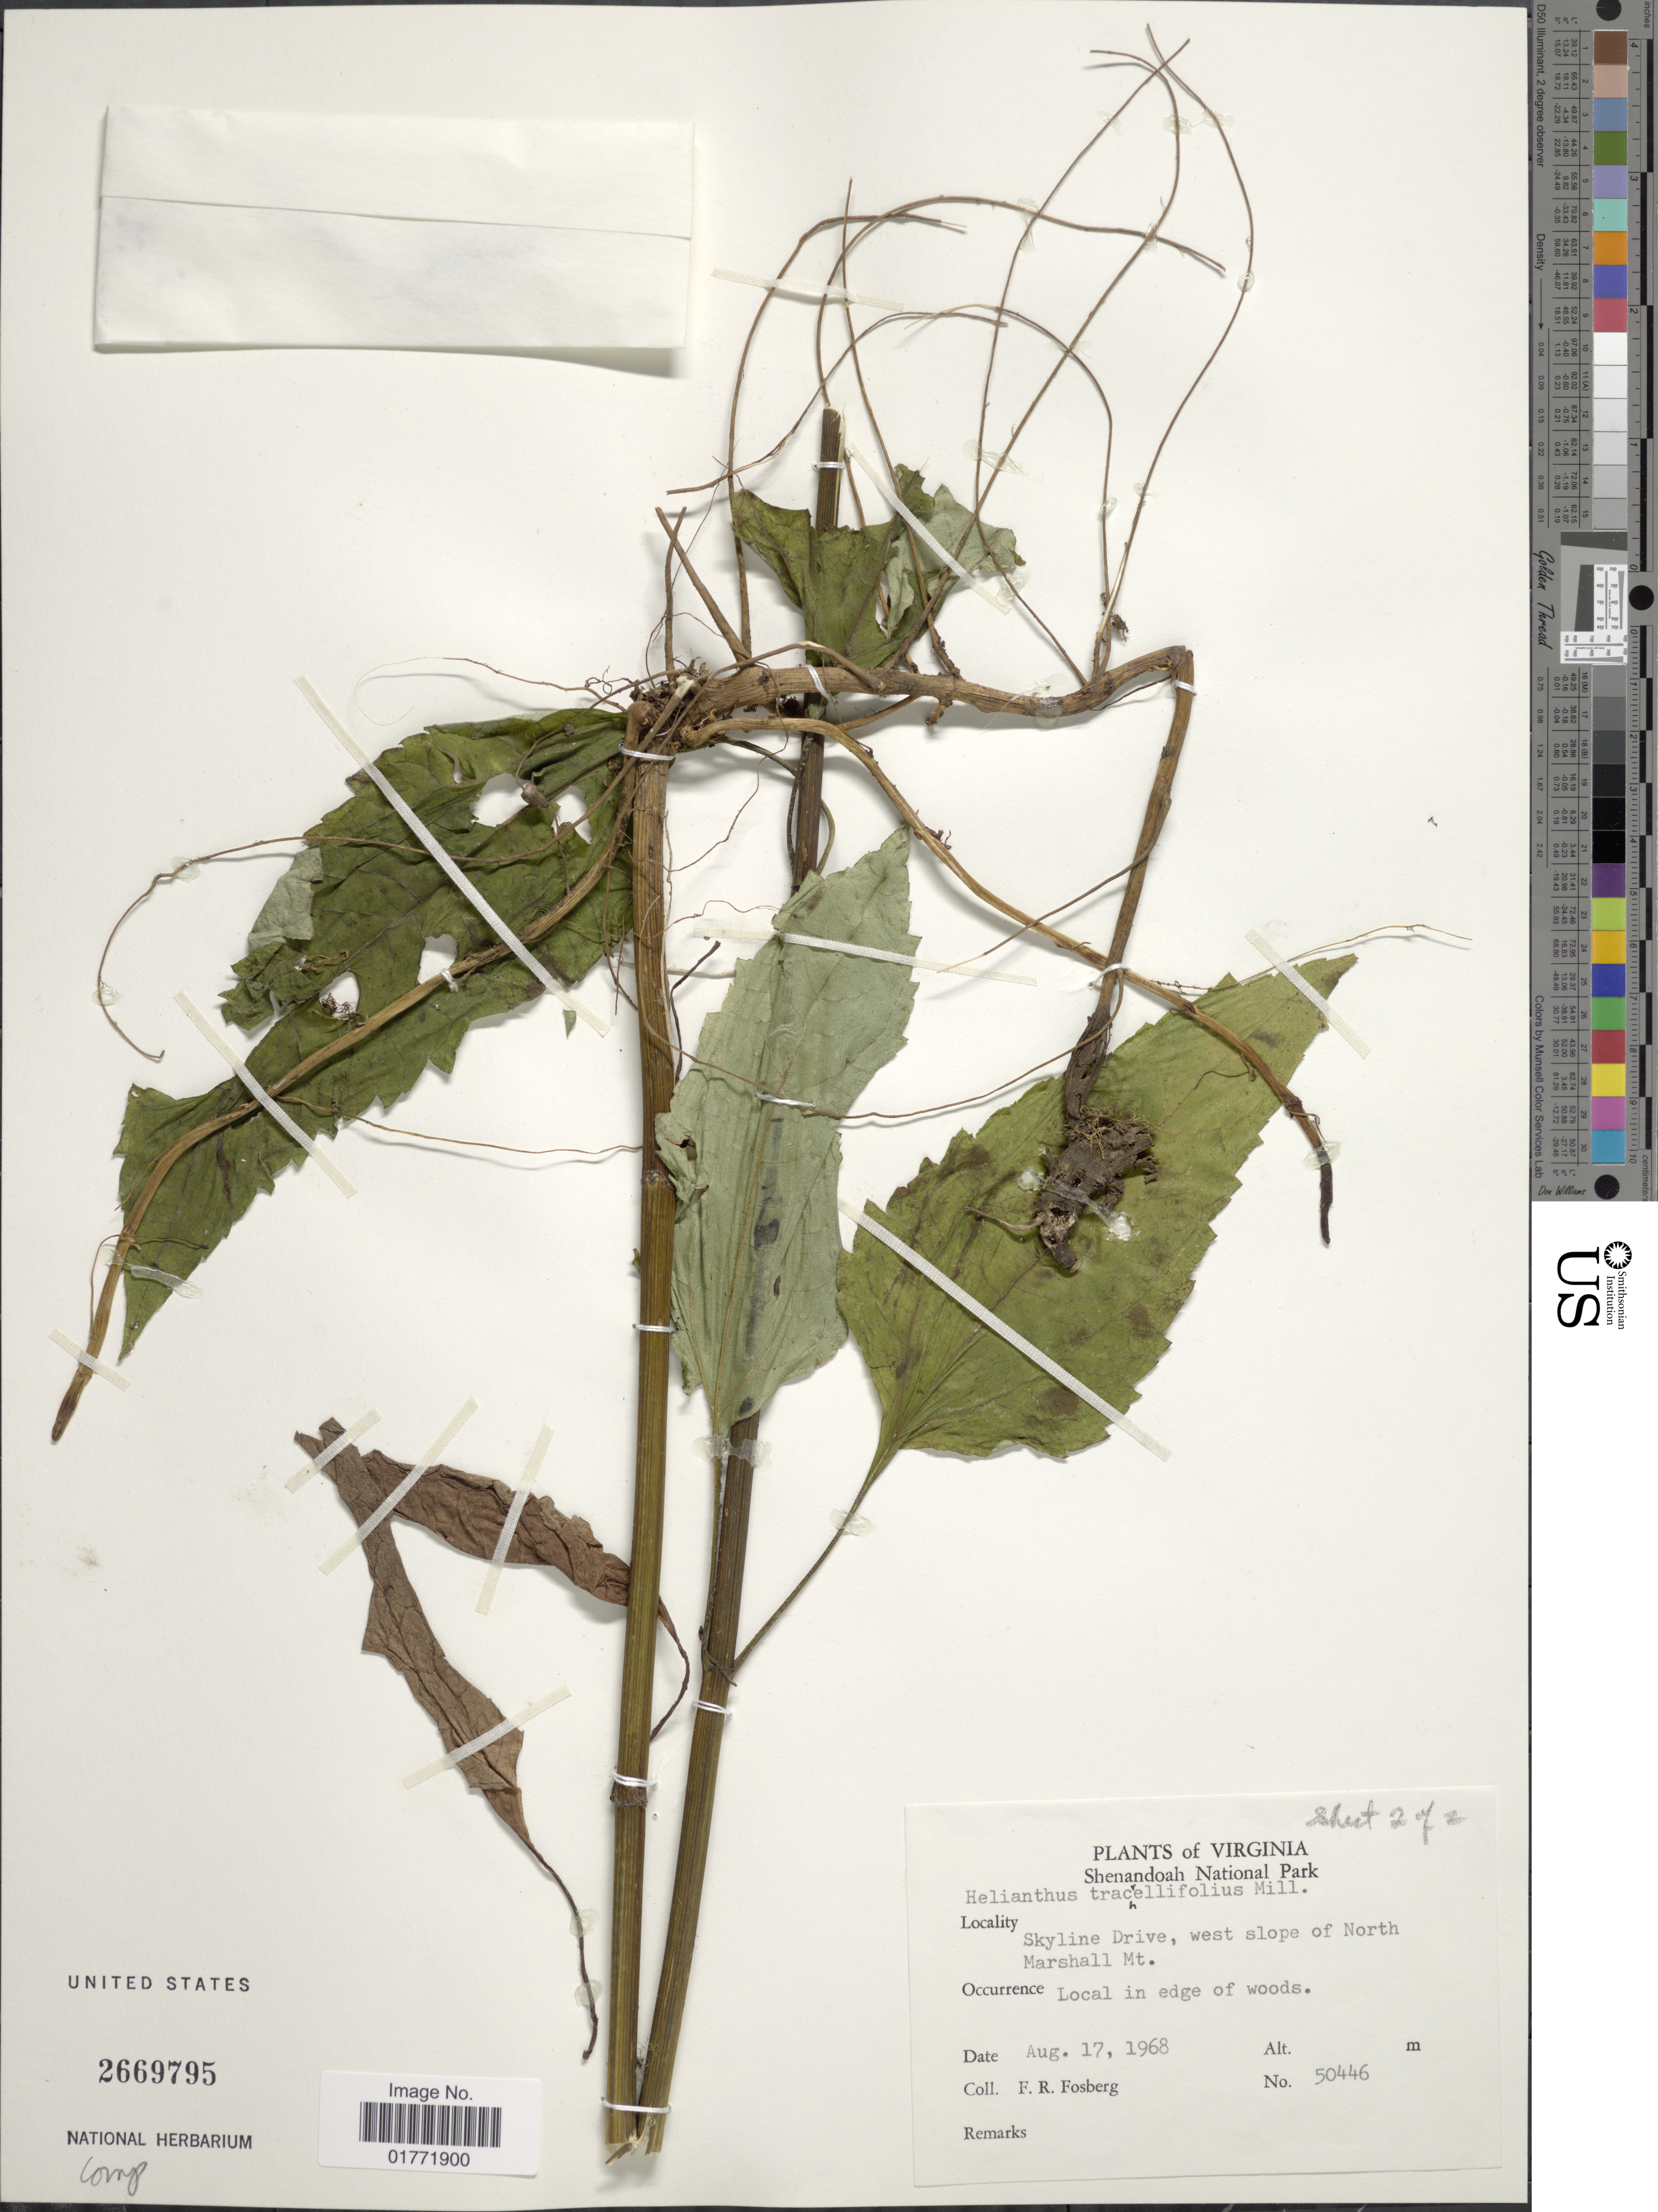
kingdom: Plantae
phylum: Tracheophyta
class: Magnoliopsida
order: Asterales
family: Asteraceae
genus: Helianthus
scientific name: Helianthus tracheliifolius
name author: Mill.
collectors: F. R. Fosberg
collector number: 50446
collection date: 1968-08-17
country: United States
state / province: Virginia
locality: Virginia. Shehandoah National Park, Skyline Drive, west slope of North Marshall Mt.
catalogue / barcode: US 2669795